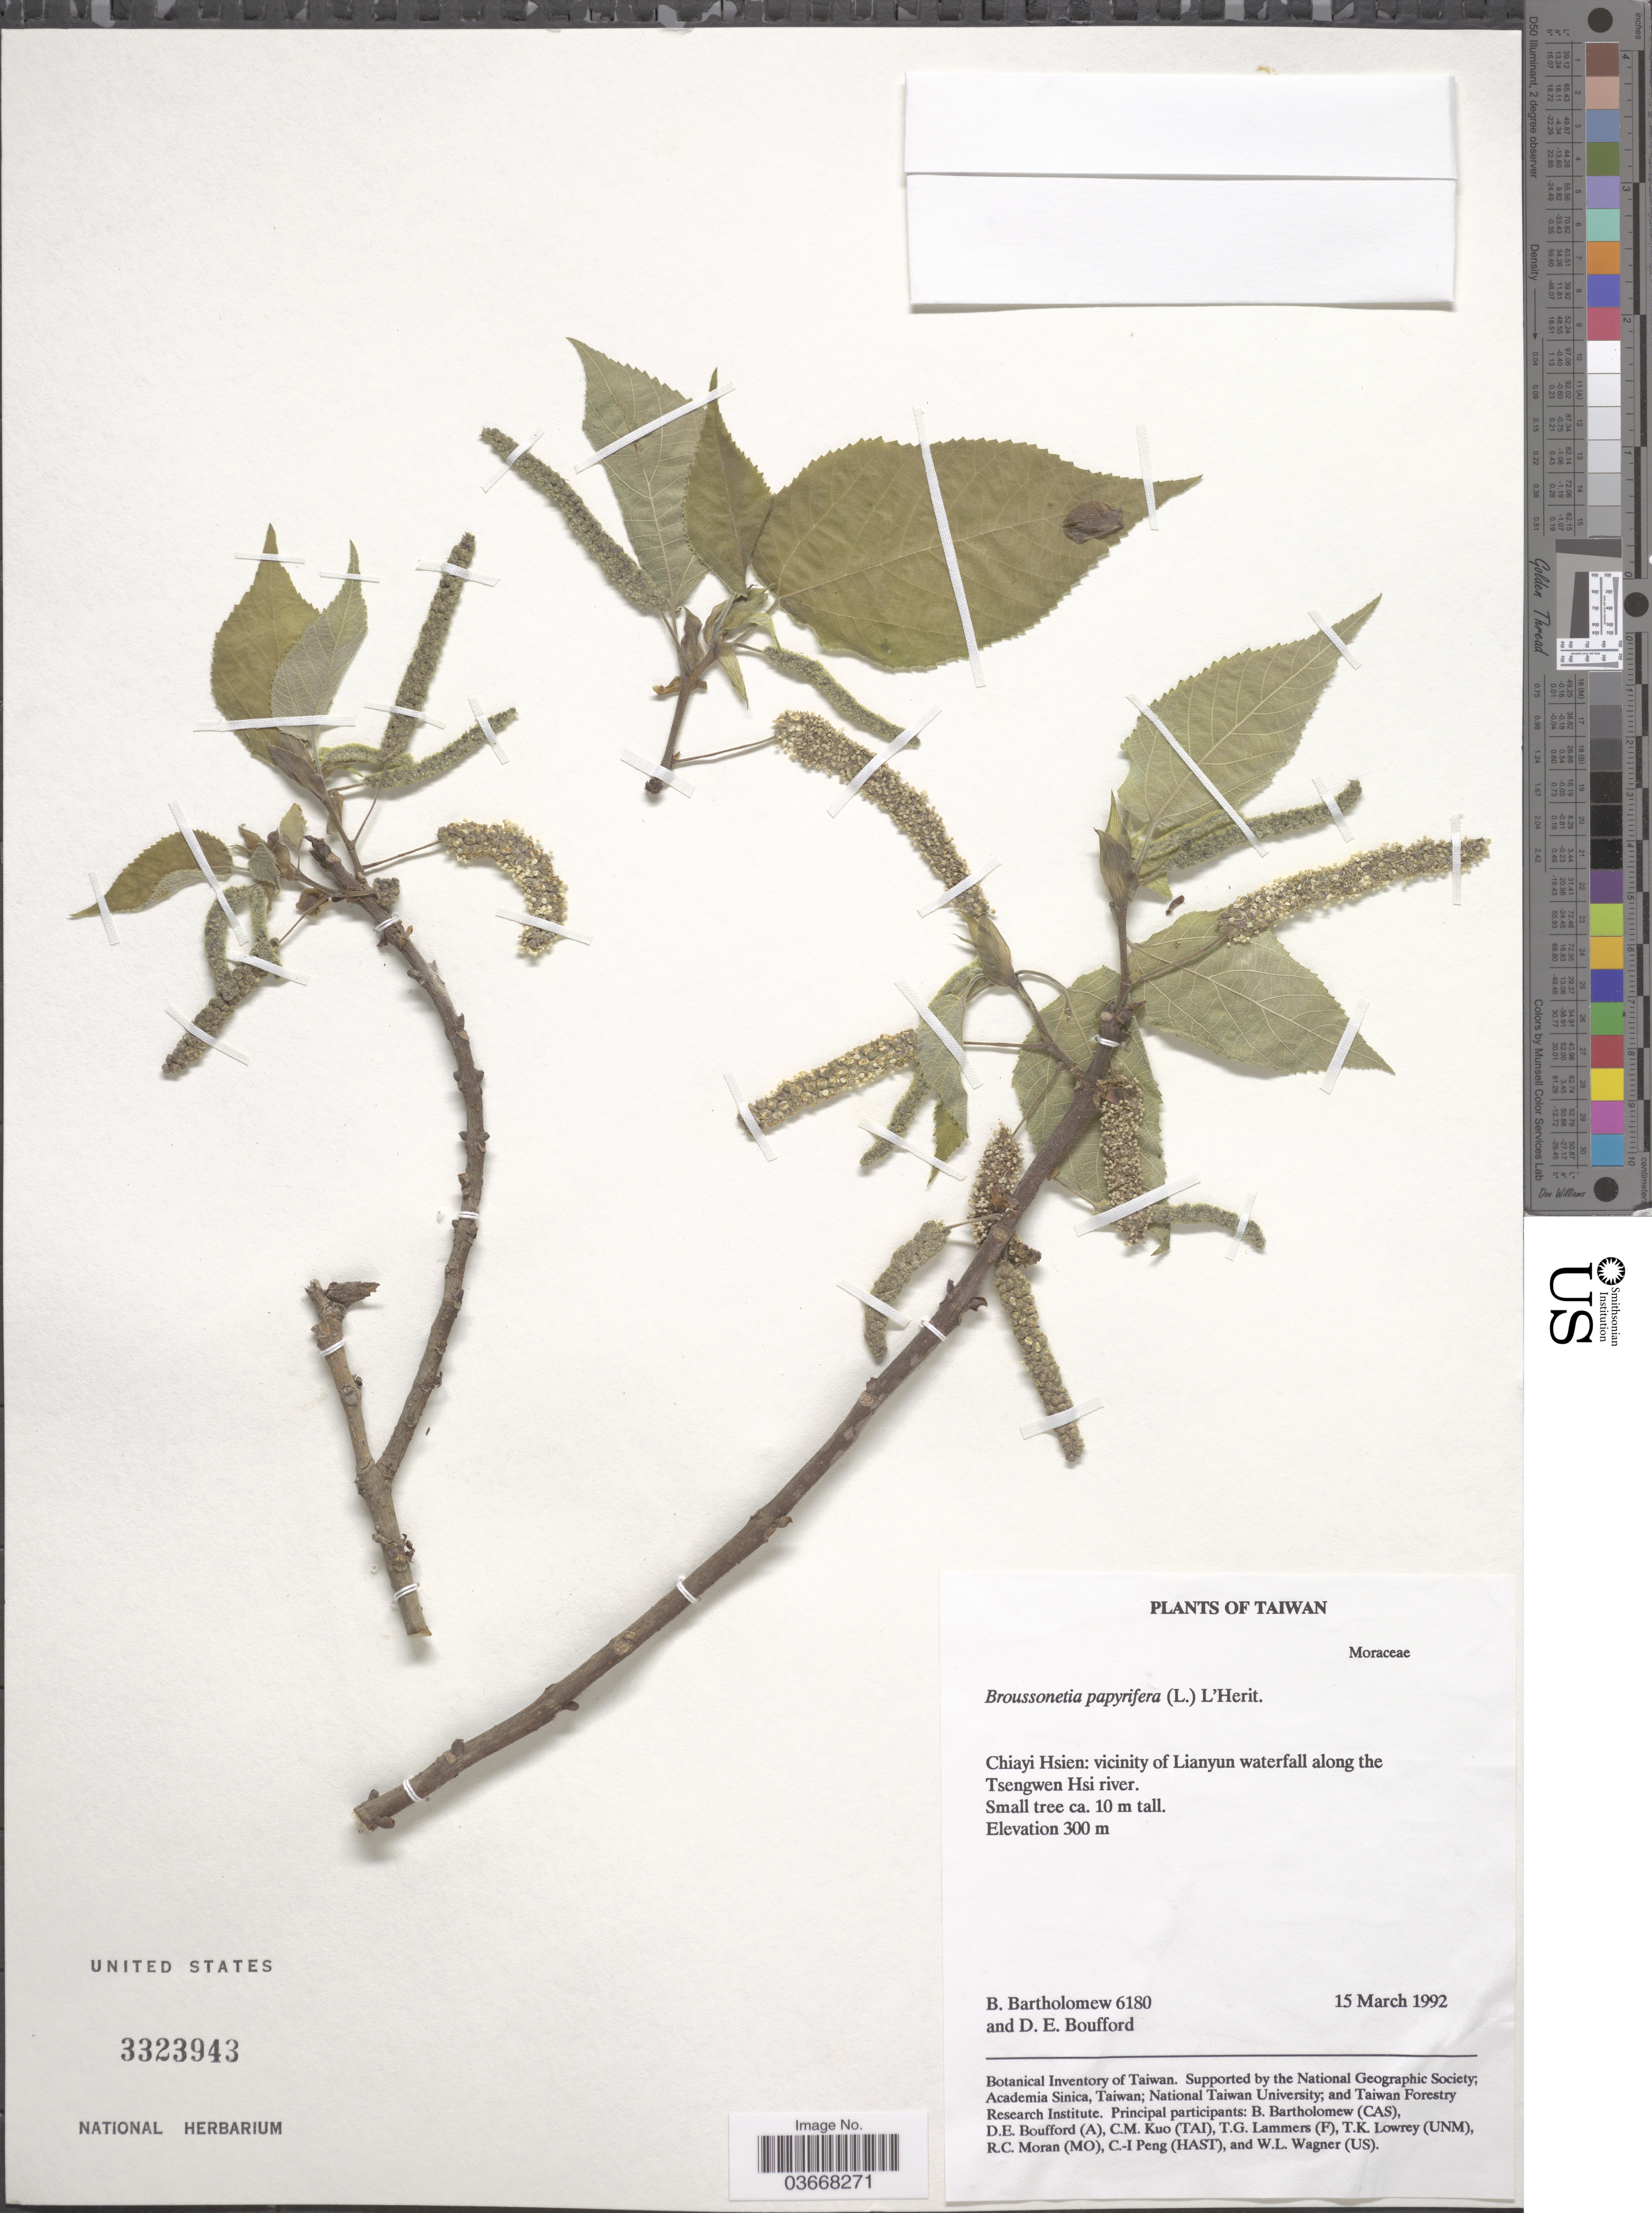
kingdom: Plantae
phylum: Tracheophyta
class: Magnoliopsida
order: Rosales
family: Moraceae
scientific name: Broussoneta papyrifera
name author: (L.) L'Hér. ex Vent.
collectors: B. Bartholomew & D. E. Boufford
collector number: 6180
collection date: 1992-03-15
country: Taiwan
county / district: Chiayi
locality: Chiayi Hsien: vicinity of Lianyun waterfall along the Tsengwen Hsi river.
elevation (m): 300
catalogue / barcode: US 3323943